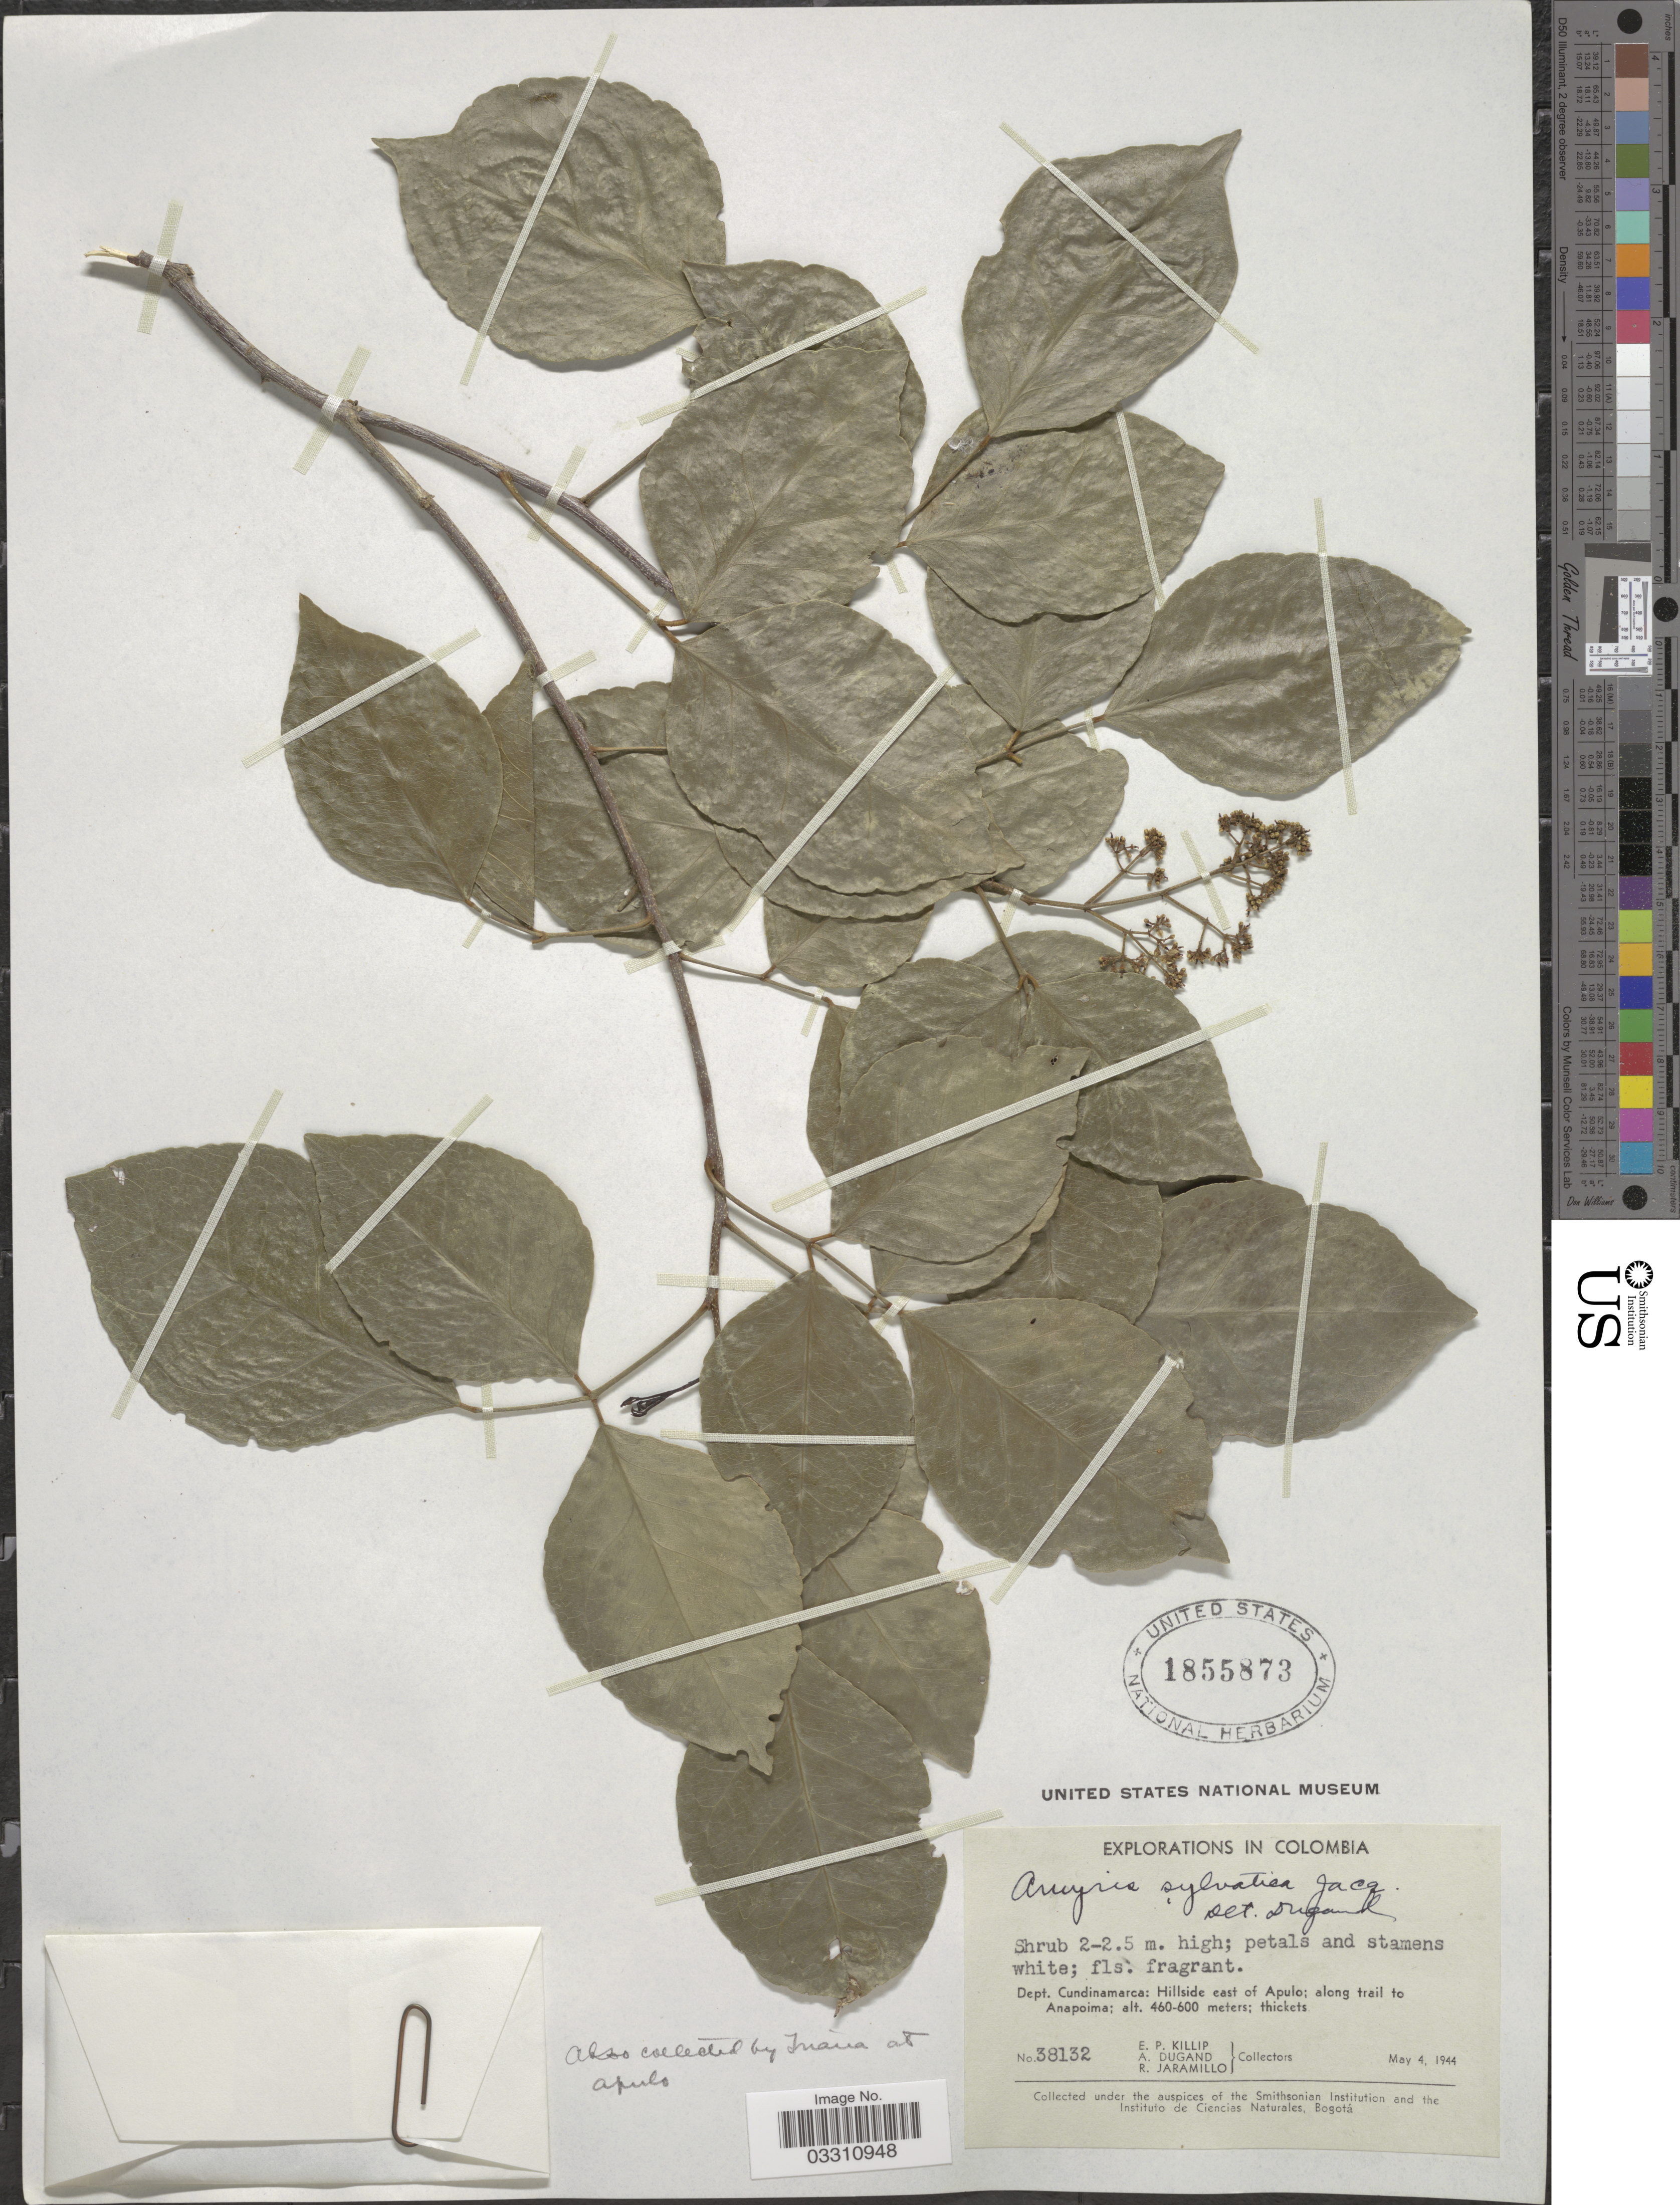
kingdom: Plantae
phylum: Tracheophyta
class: Magnoliopsida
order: Sapindales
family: Rutaceae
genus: Amyris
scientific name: Amyris sylvatica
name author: Jacq.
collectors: E. P. Killip, A. Dugand & R. Jaramillo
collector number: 38132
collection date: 1944-05-04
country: Colombia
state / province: Cundinamarca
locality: Dept. Cundinamarca: Hillside east of Apulo; along trail to Anapoima.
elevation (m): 460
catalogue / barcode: US 1855873